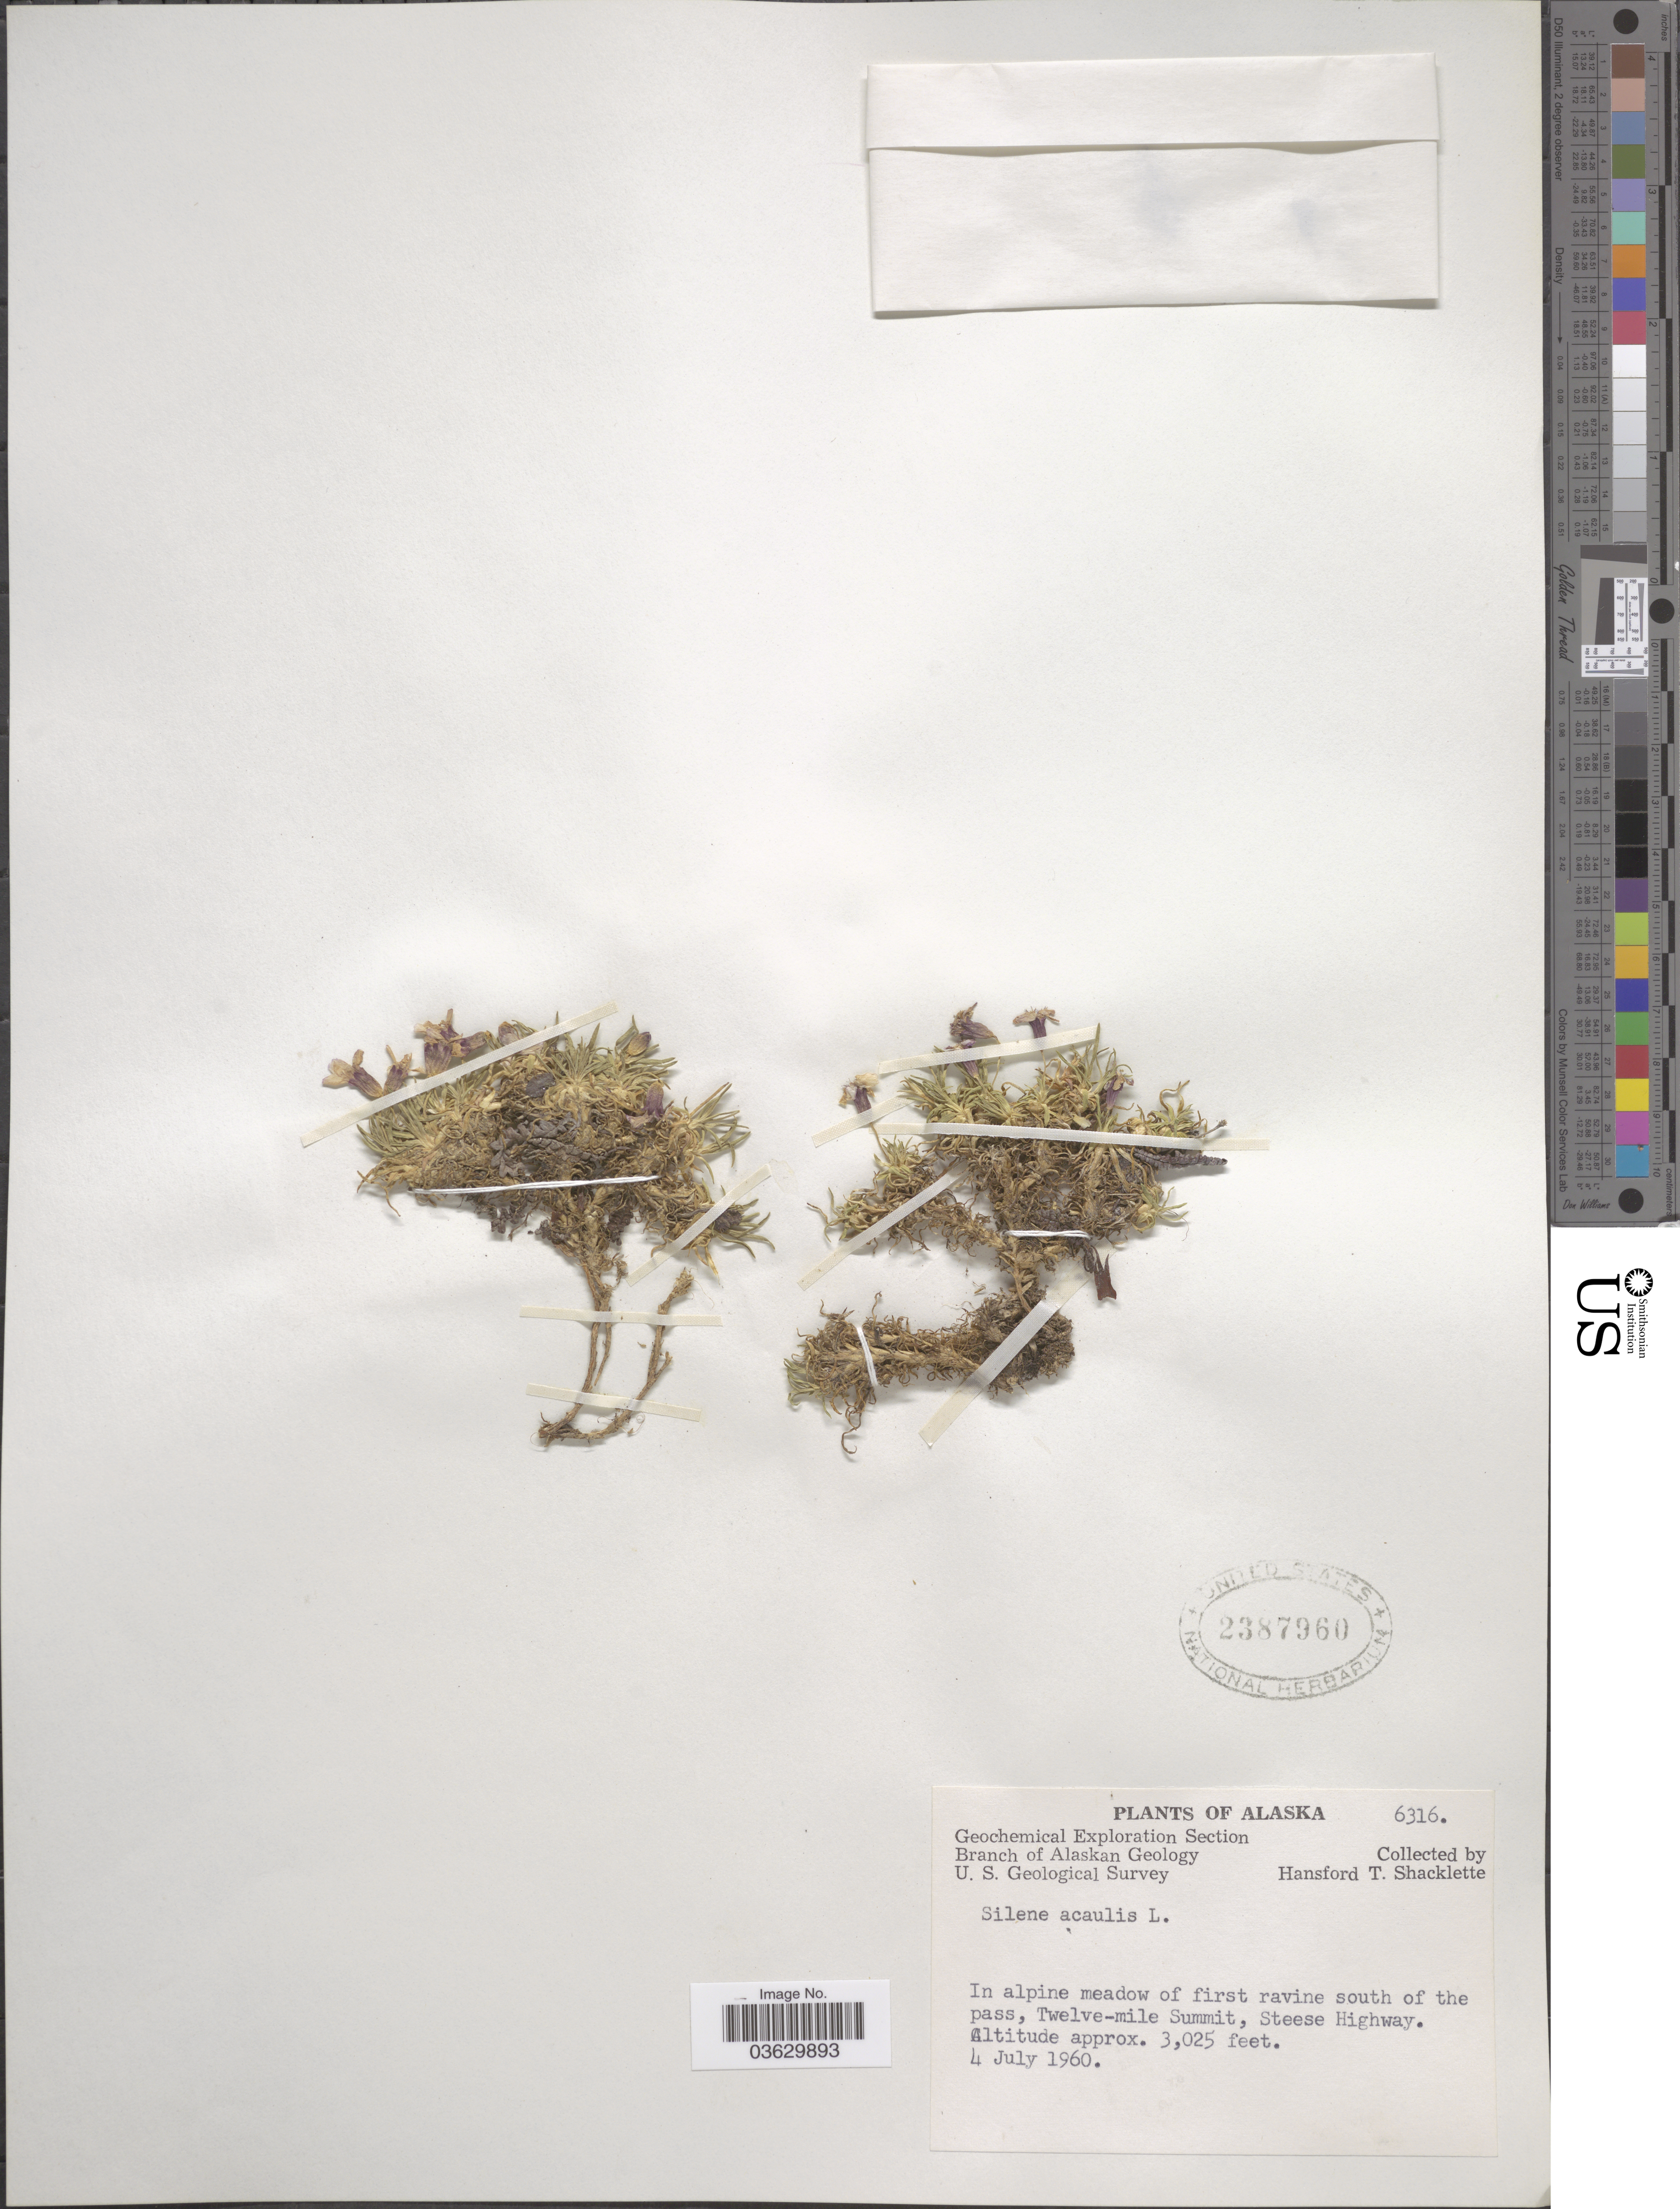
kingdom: Plantae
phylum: Tracheophyta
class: Magnoliopsida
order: Caryophyllales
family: Caryophyllaceae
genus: Silene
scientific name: Silene acaulis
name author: (L.) Jacq.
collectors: H. Shacklette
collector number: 6316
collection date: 1960-07-04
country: United States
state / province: Alaska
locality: In alpine meadow of first ravine south of the pass, Twelve-mile Summit, Steese Highway.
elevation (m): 922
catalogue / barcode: US 2387960